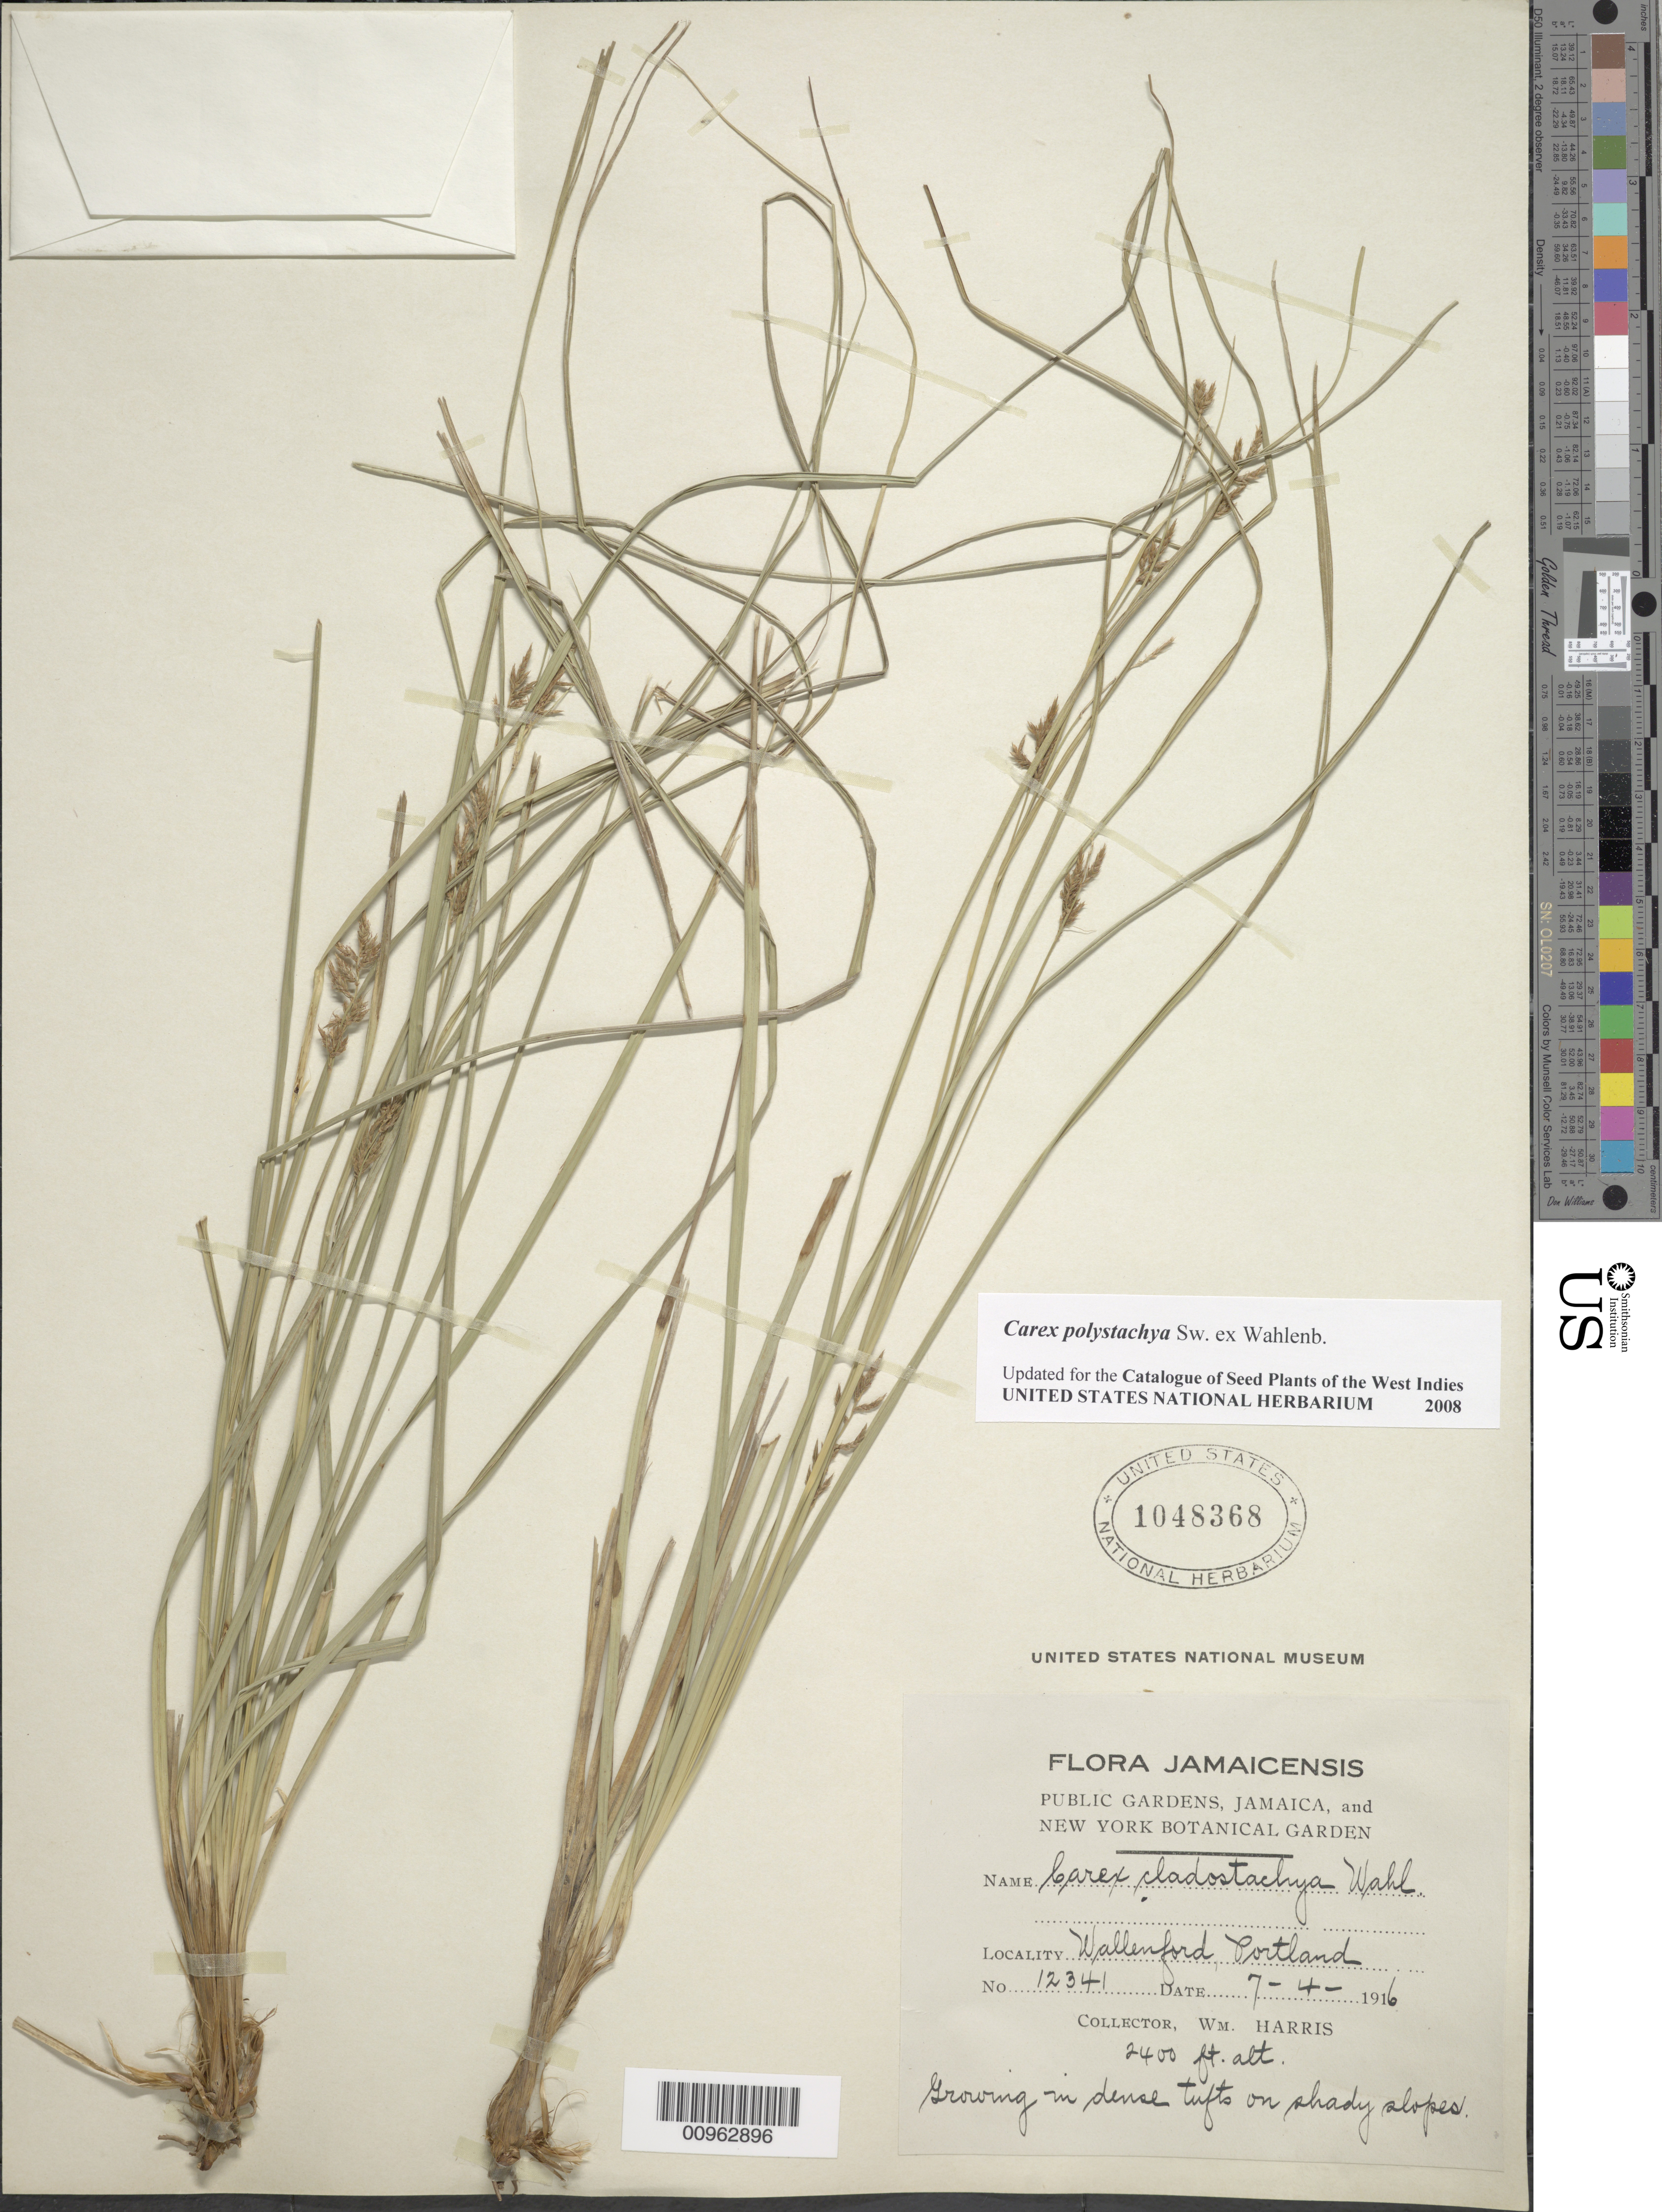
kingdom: Plantae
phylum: Tracheophyta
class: Liliopsida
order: Poales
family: Cyperaceae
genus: Carex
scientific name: Carex polystachya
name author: Sw. ex Wahlenb.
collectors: W. H. Harris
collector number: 12341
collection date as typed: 07 Apr 1916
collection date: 1916-04-07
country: Jamaica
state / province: Portland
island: Jamaica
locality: Wallenford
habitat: Growing in dense thickets on shady slopes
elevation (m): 732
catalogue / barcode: US 1048368